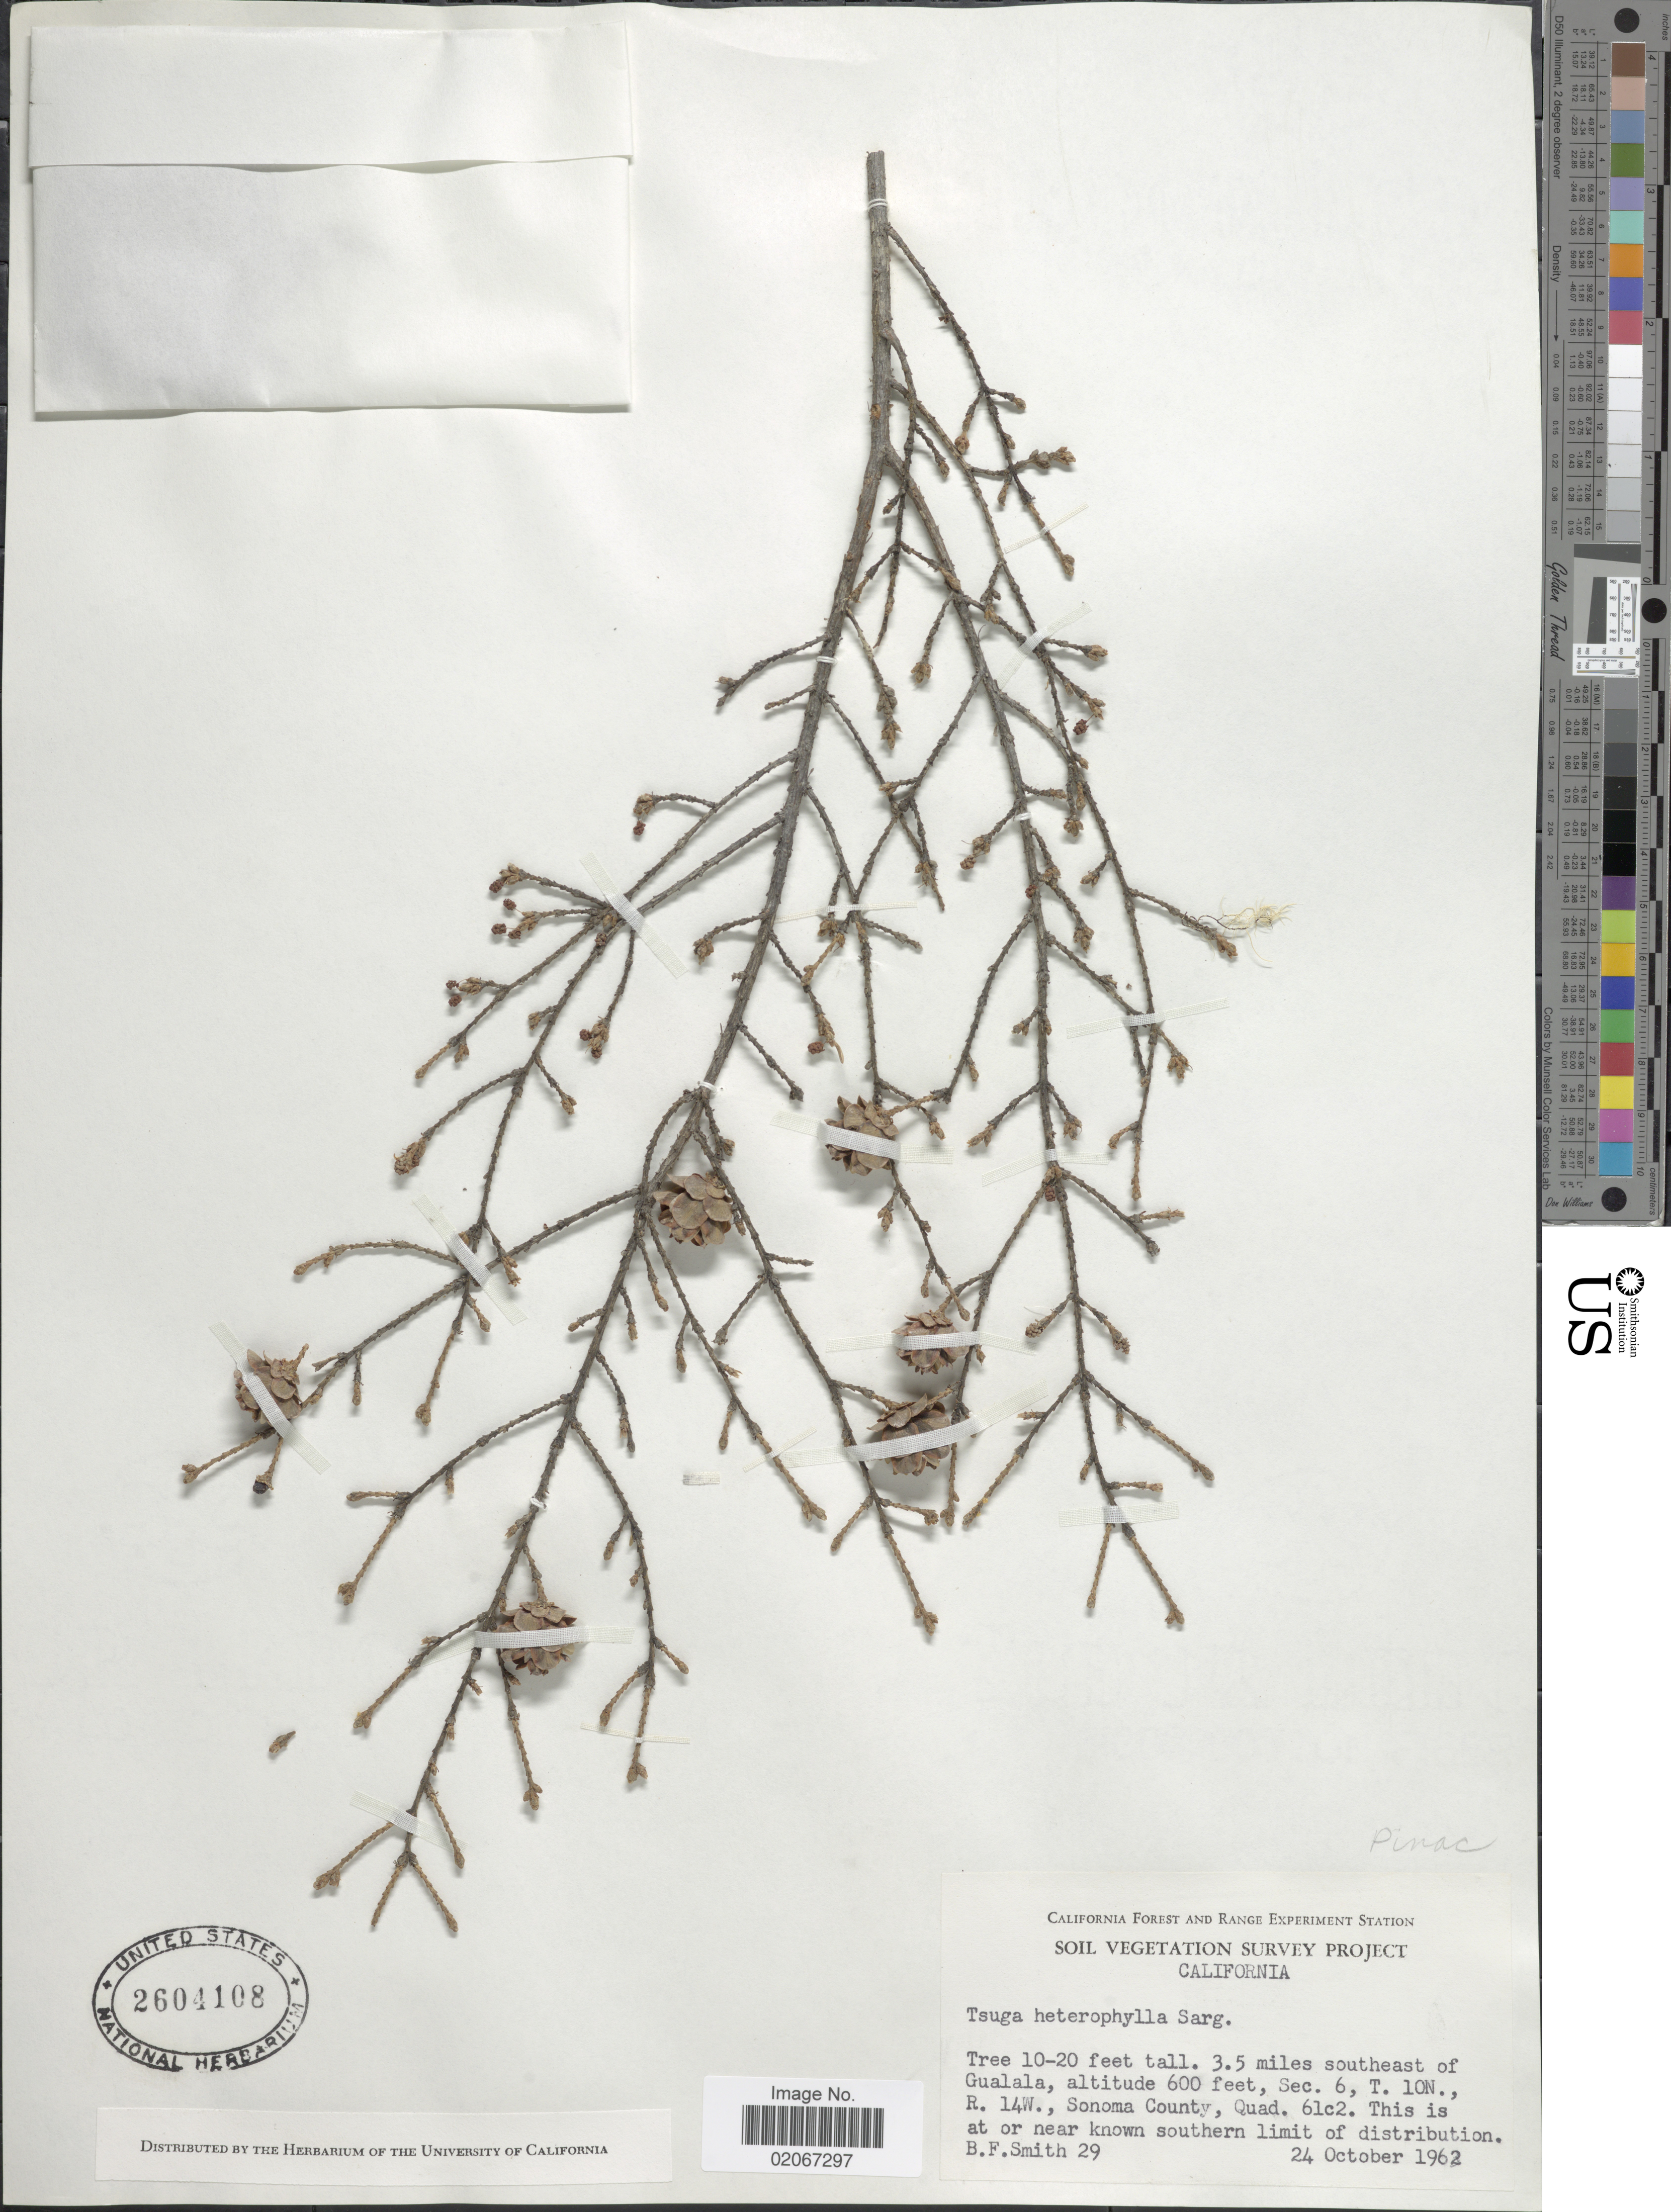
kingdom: Plantae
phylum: Tracheophyta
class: Pinopsida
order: Pinales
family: Pinaceae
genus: Tsuga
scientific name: Tsuga heterophylla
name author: (Raf.) Sarg.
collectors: B. F. Smith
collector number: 29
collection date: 1962-10-24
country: United States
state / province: California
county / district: Sonoma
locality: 3.5 miles southeast of Gualala, Sec. 6, T. 10N., R. 14W., Sonoma County, Quad.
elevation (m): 183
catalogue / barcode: US 2604108